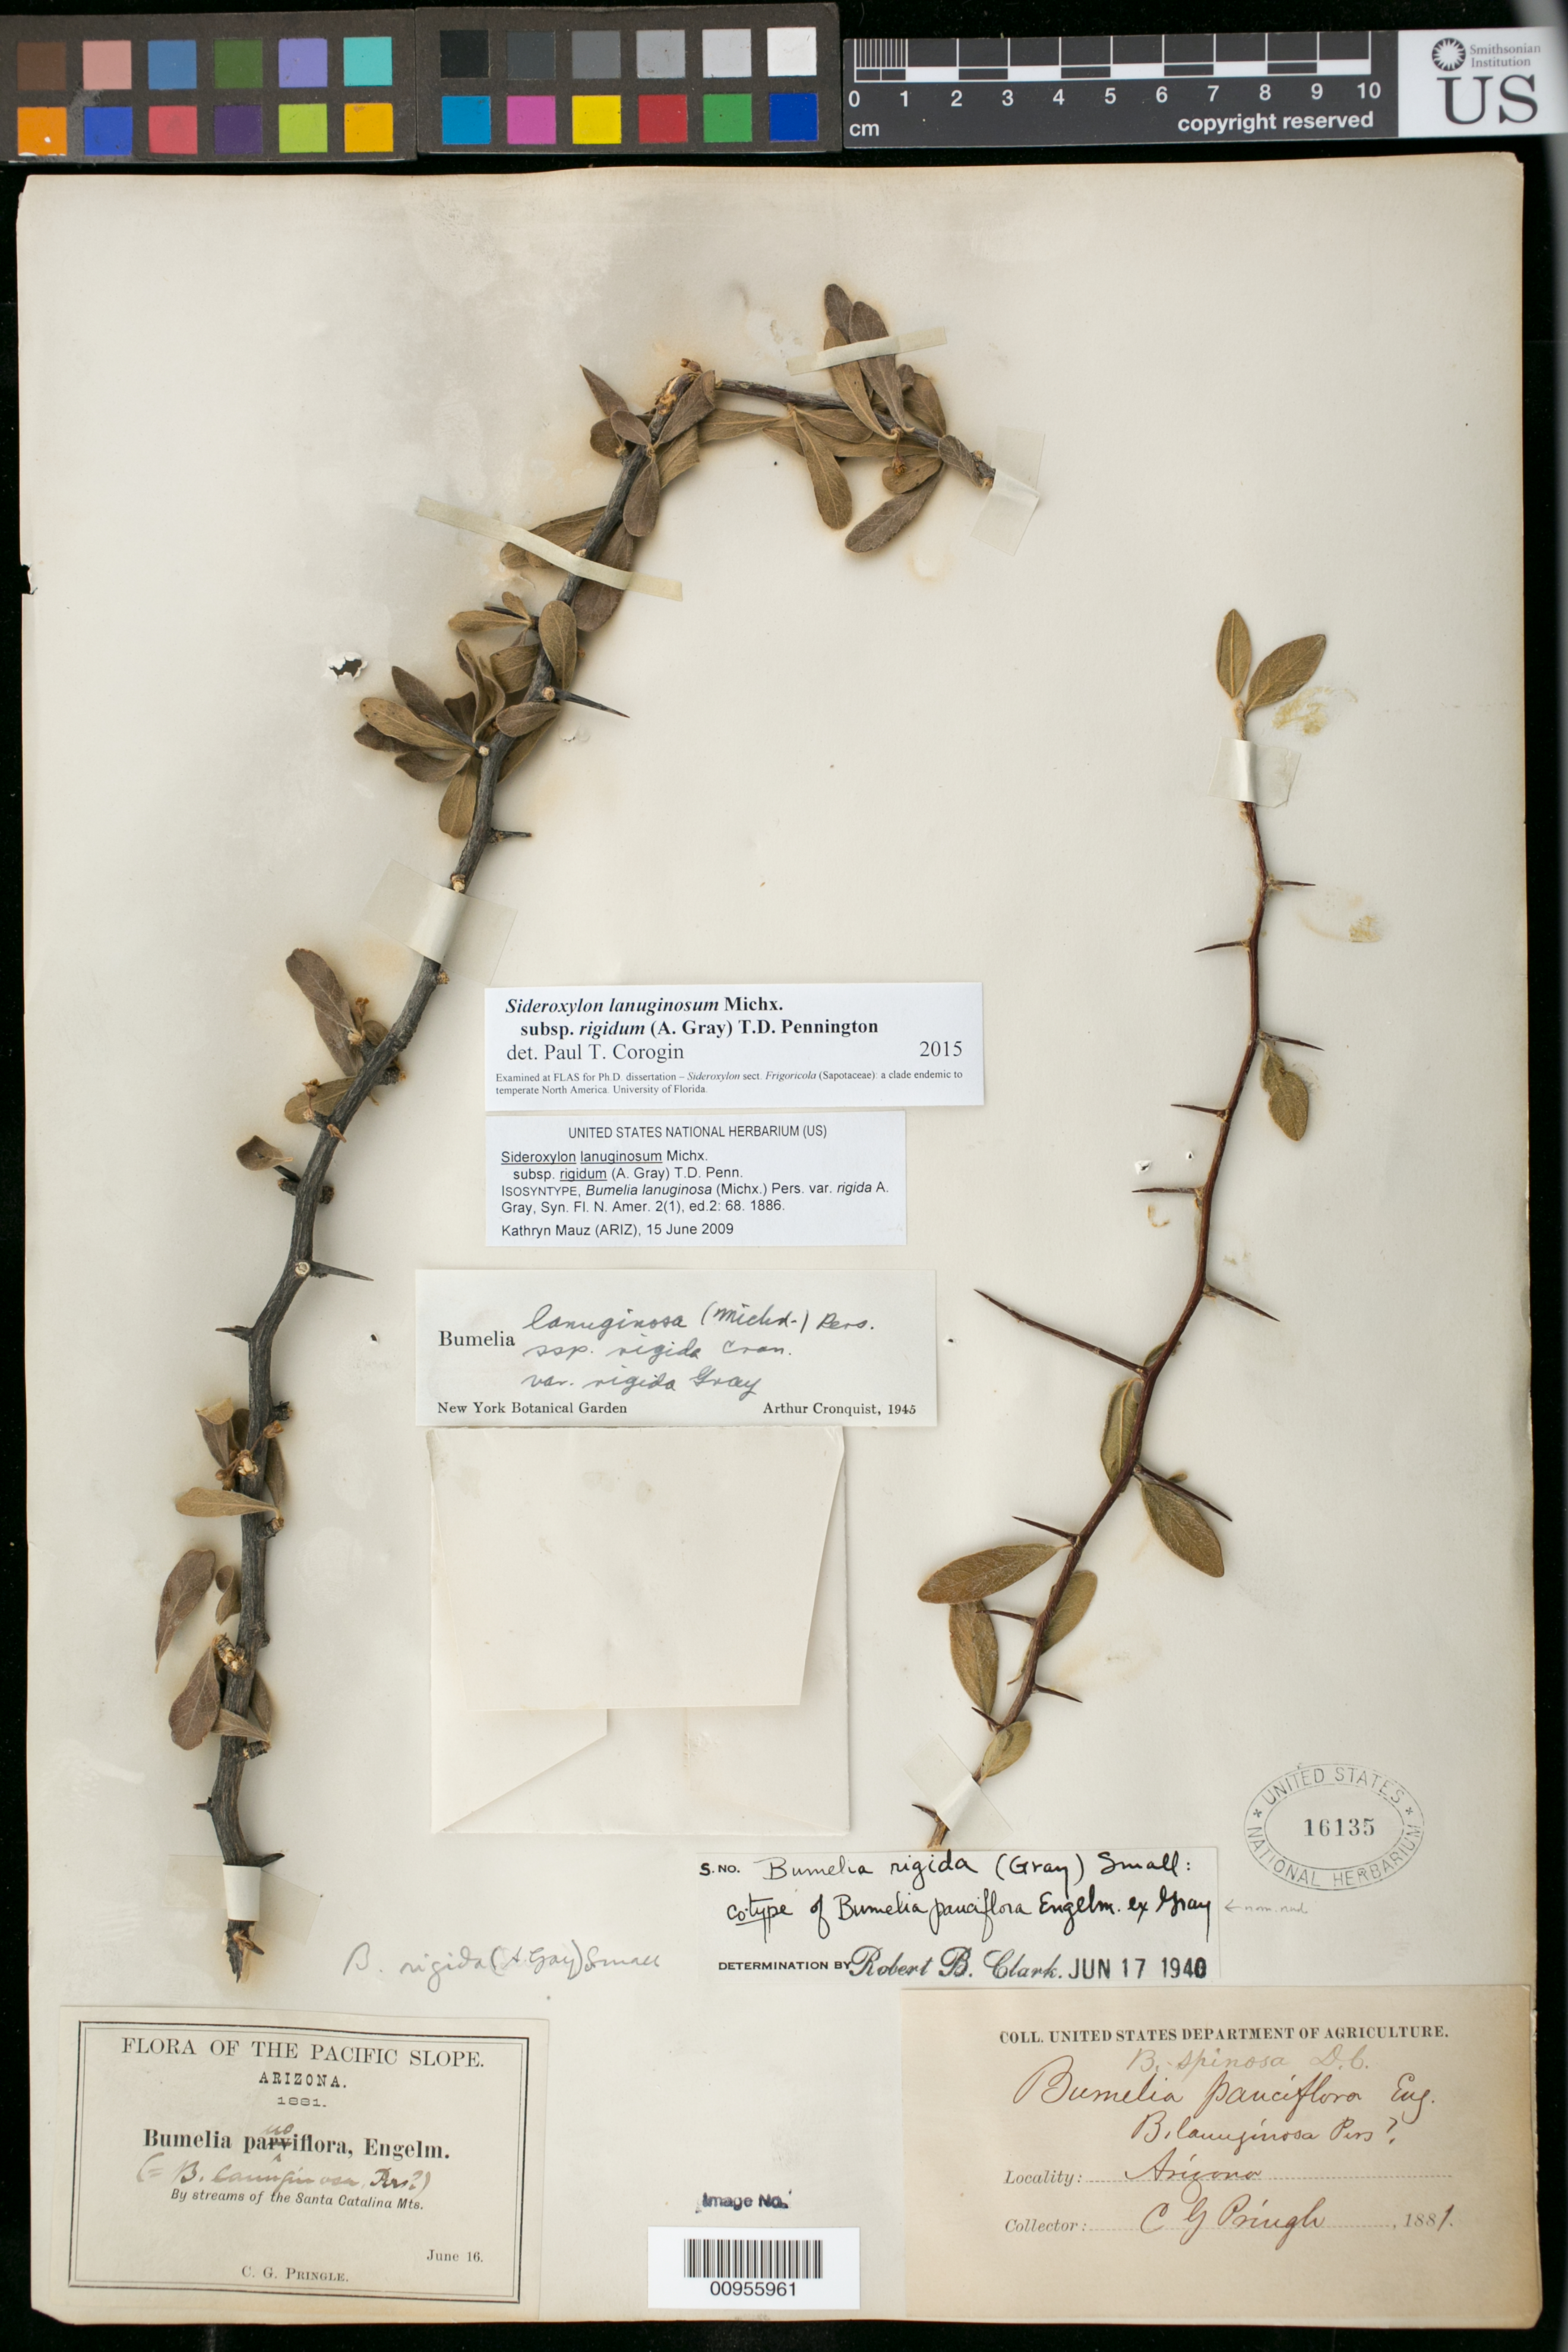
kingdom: Plantae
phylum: Tracheophyta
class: Magnoliopsida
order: Ericales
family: Sapotaceae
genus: Bumelia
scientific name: Bumelia lanuginosa var. rigida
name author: A. Gray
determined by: Mauz, Kathryn, (ARIZ)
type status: Isosyntype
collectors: C. G. Pringle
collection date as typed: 16 Jun 1881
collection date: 1881-06-16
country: United States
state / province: Arizona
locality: By streams of the Santa Catalina Mts.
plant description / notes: Annotated as "cotype" of Bumelia pauciflora Engelm. ex A. Gray (=nom. nud.); Lectotype collection is Pringle 156 as designated by R.B. Clark, Ann. Missouri Bot. Gard. 29: 166 (1942).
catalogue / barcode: US 16135